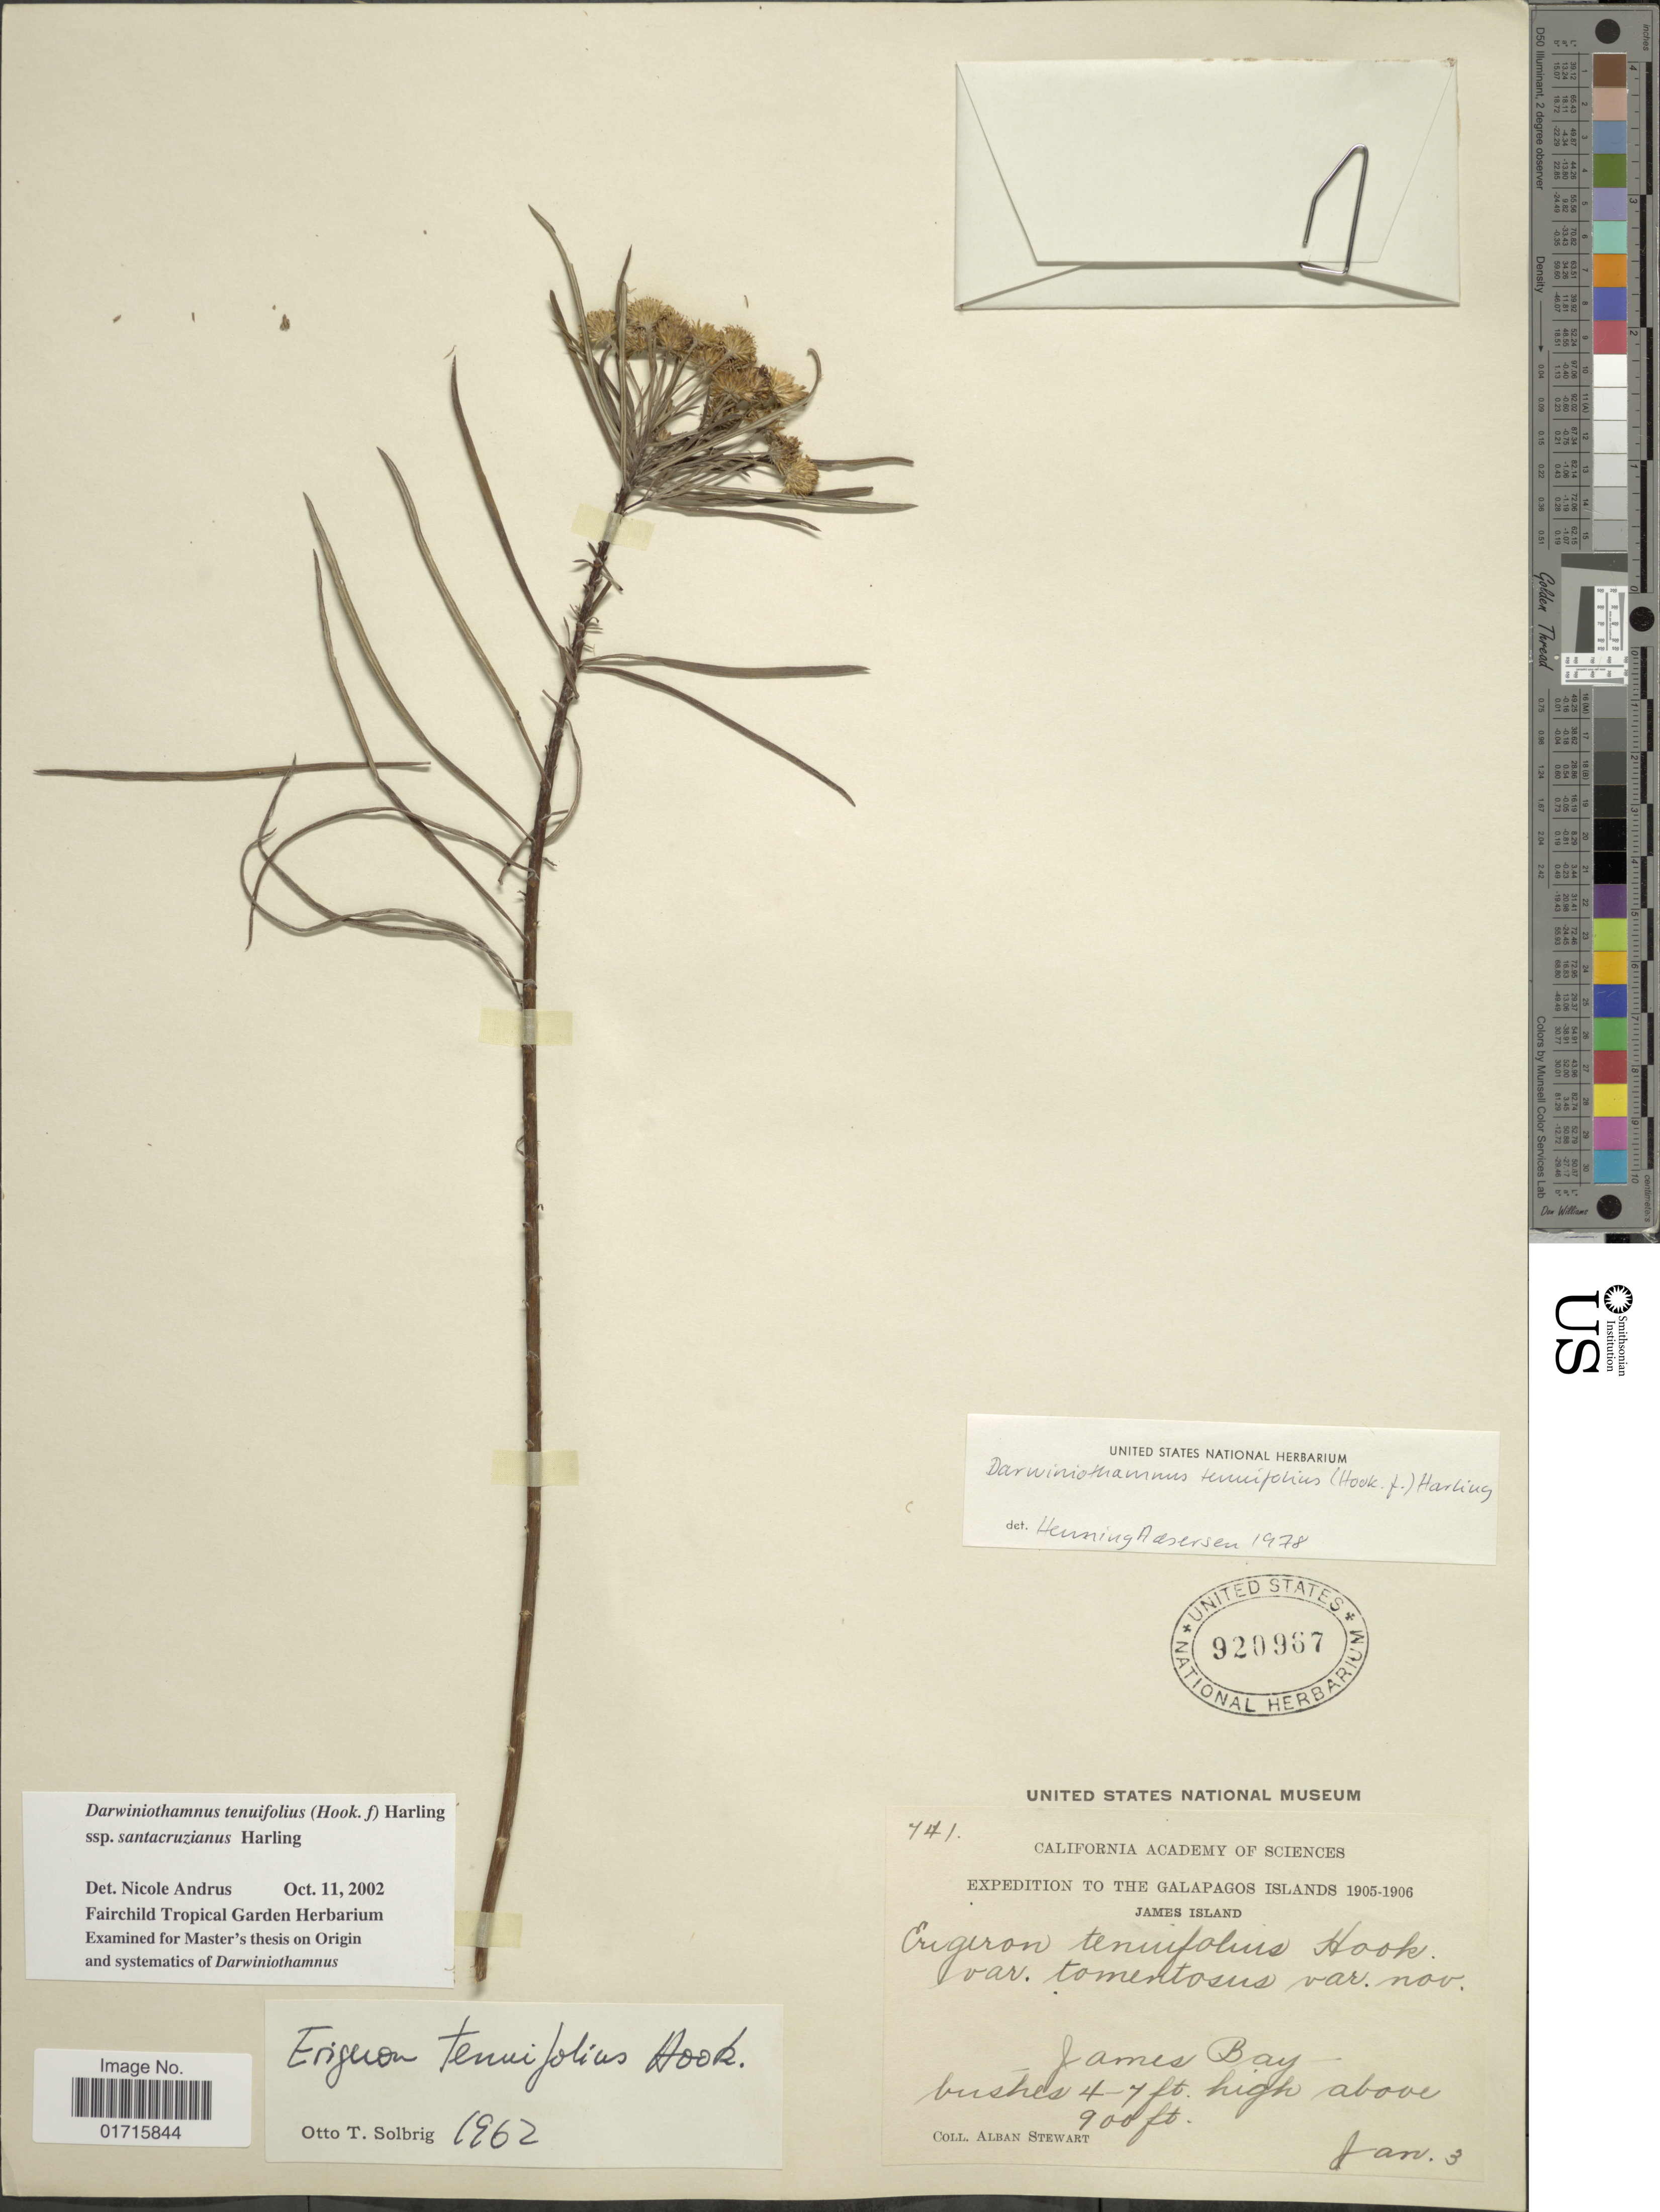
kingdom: Plantae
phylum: Tracheophyta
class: Magnoliopsida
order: Asterales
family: Asteraceae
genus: Darwiniothamnus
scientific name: Darwiniothamnus tenuifolius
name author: (Hook. f.) Harling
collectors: A. Stewart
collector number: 741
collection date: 1905-01-03/1906-01-03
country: Ecuador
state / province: Colón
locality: The Galapagos Islands. James Island. James Bay.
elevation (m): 274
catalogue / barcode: US 920967